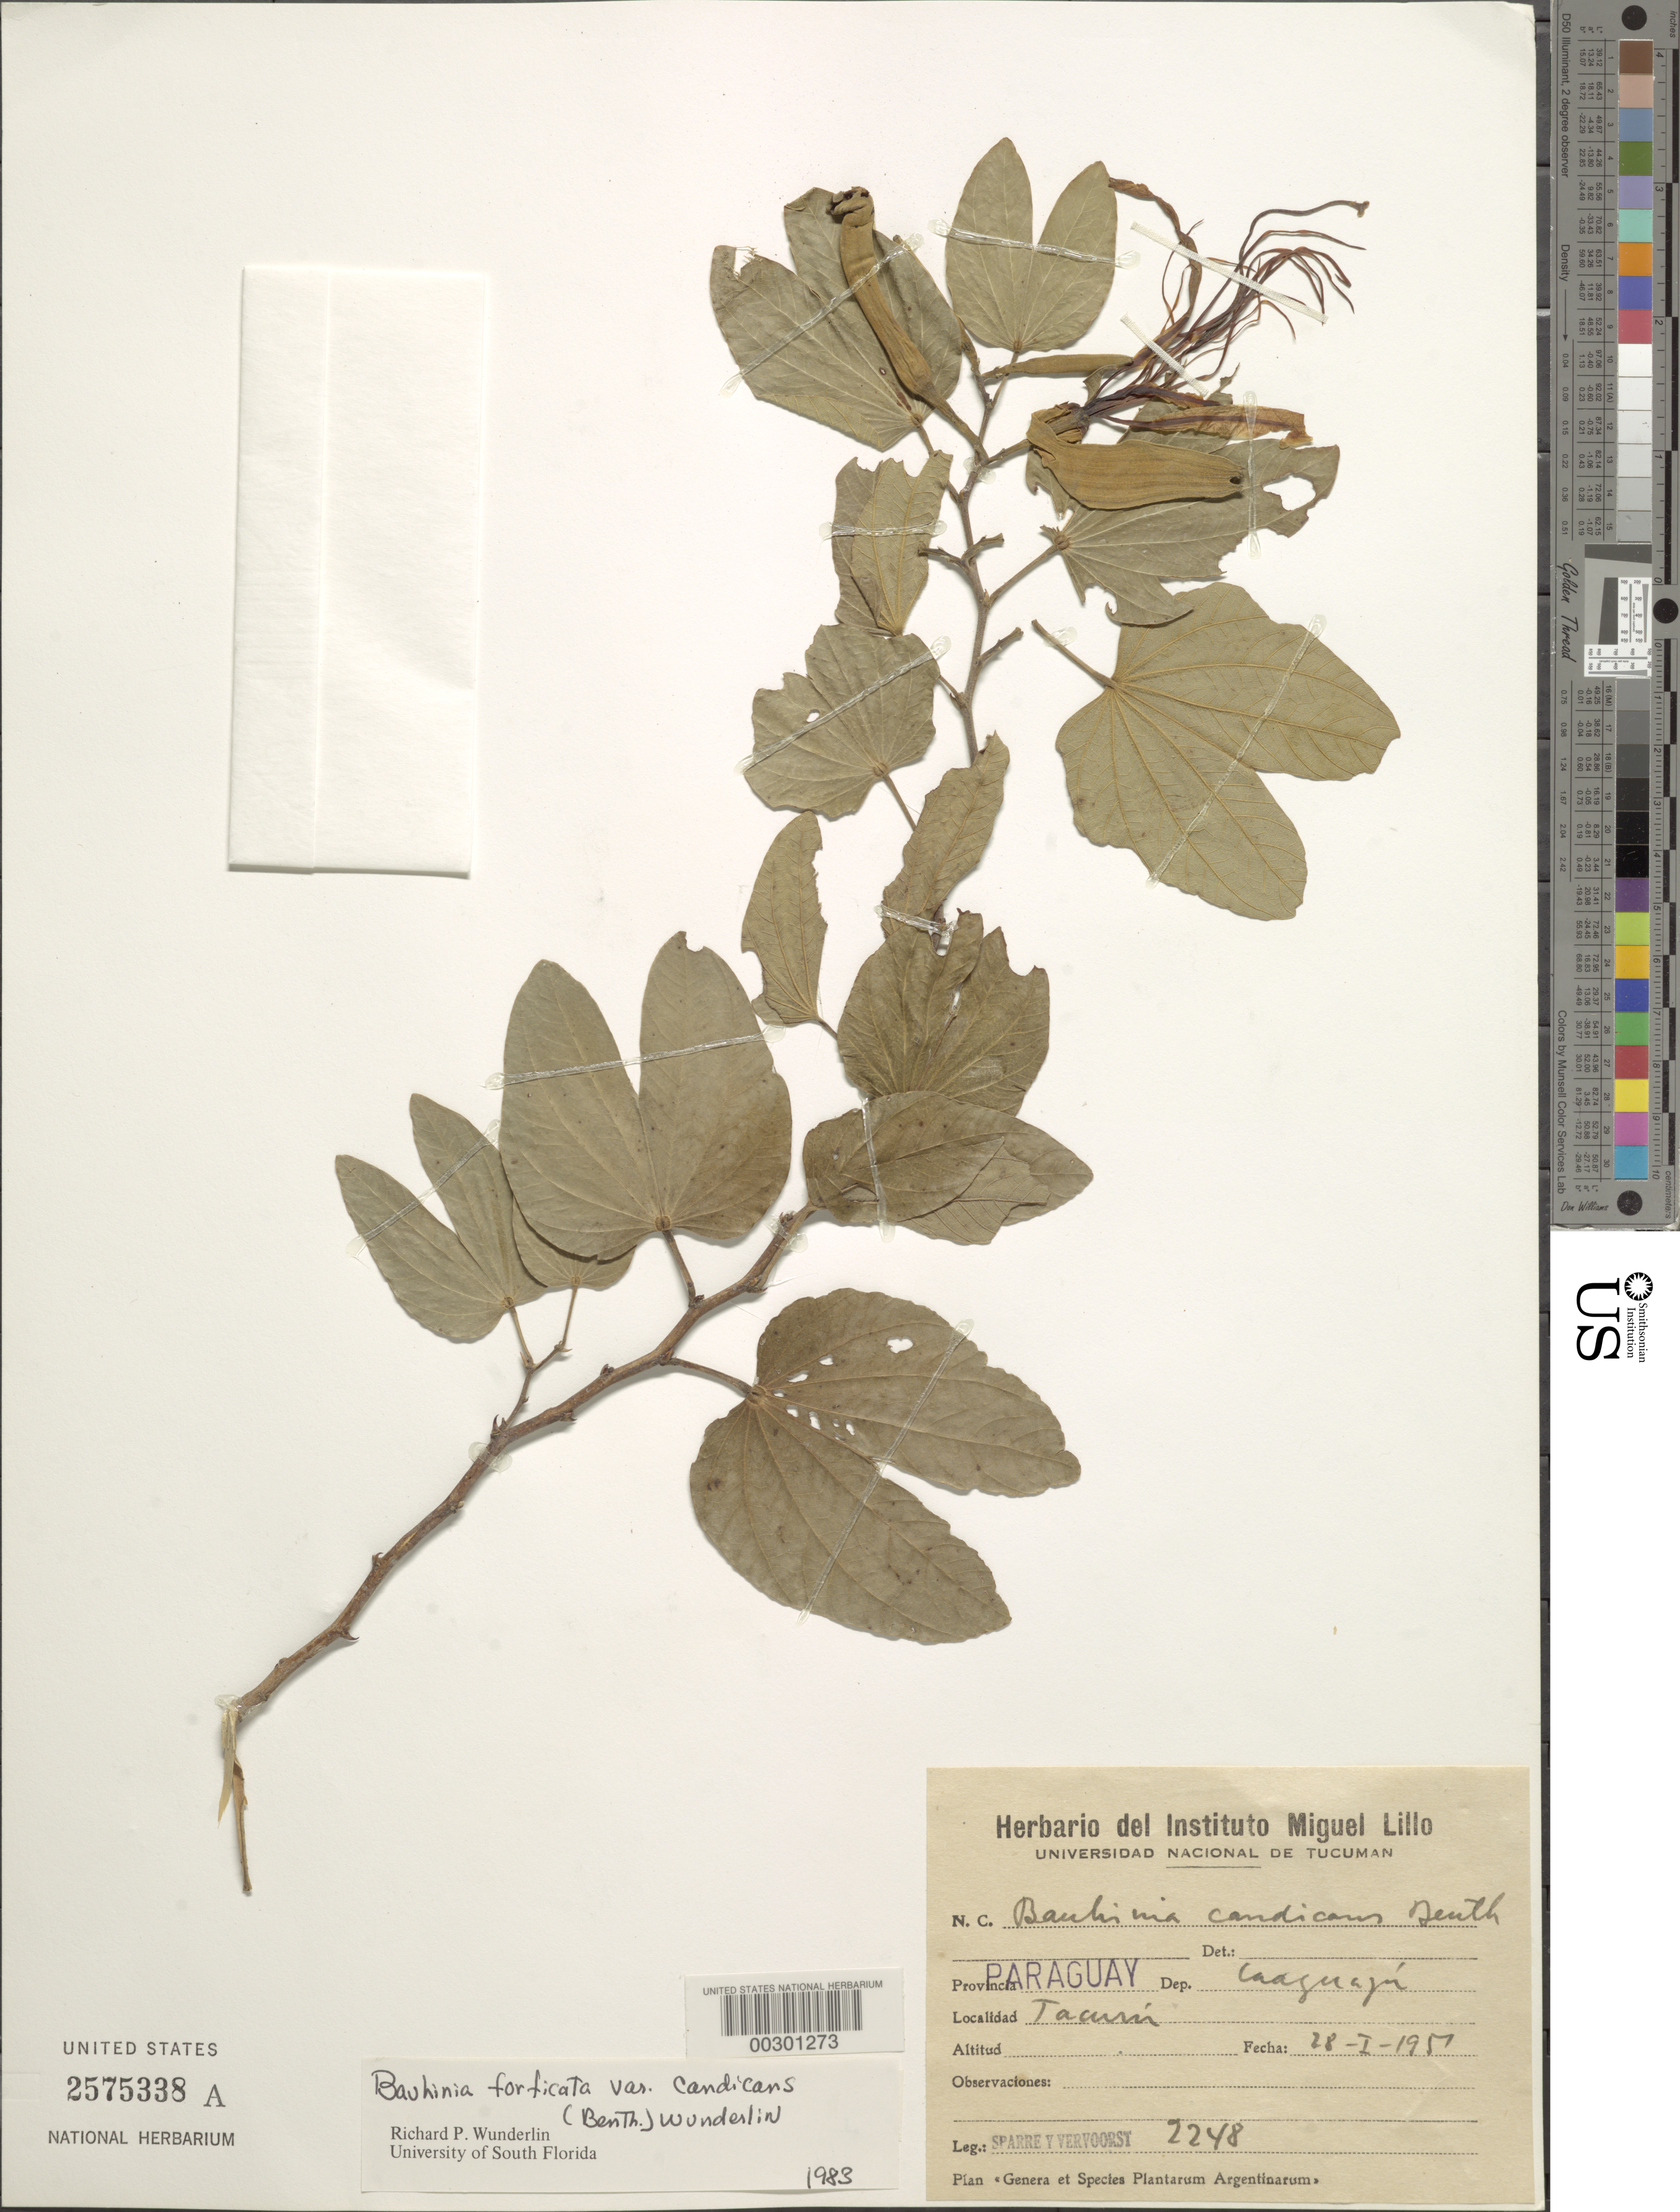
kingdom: Plantae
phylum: Tracheophyta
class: Magnoliopsida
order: Fabales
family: Fabaceae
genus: Bauhinia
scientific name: Bauhinia forficata subsp. pruinosa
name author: (Vogel) Fortunato & Wunderlin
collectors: B. Sparre & F. B. Vervoorst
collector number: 2248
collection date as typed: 28 Jan 1951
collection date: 1951-01-28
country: Paraguay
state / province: Caaguazú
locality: Tacurn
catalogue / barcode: US 2575338A